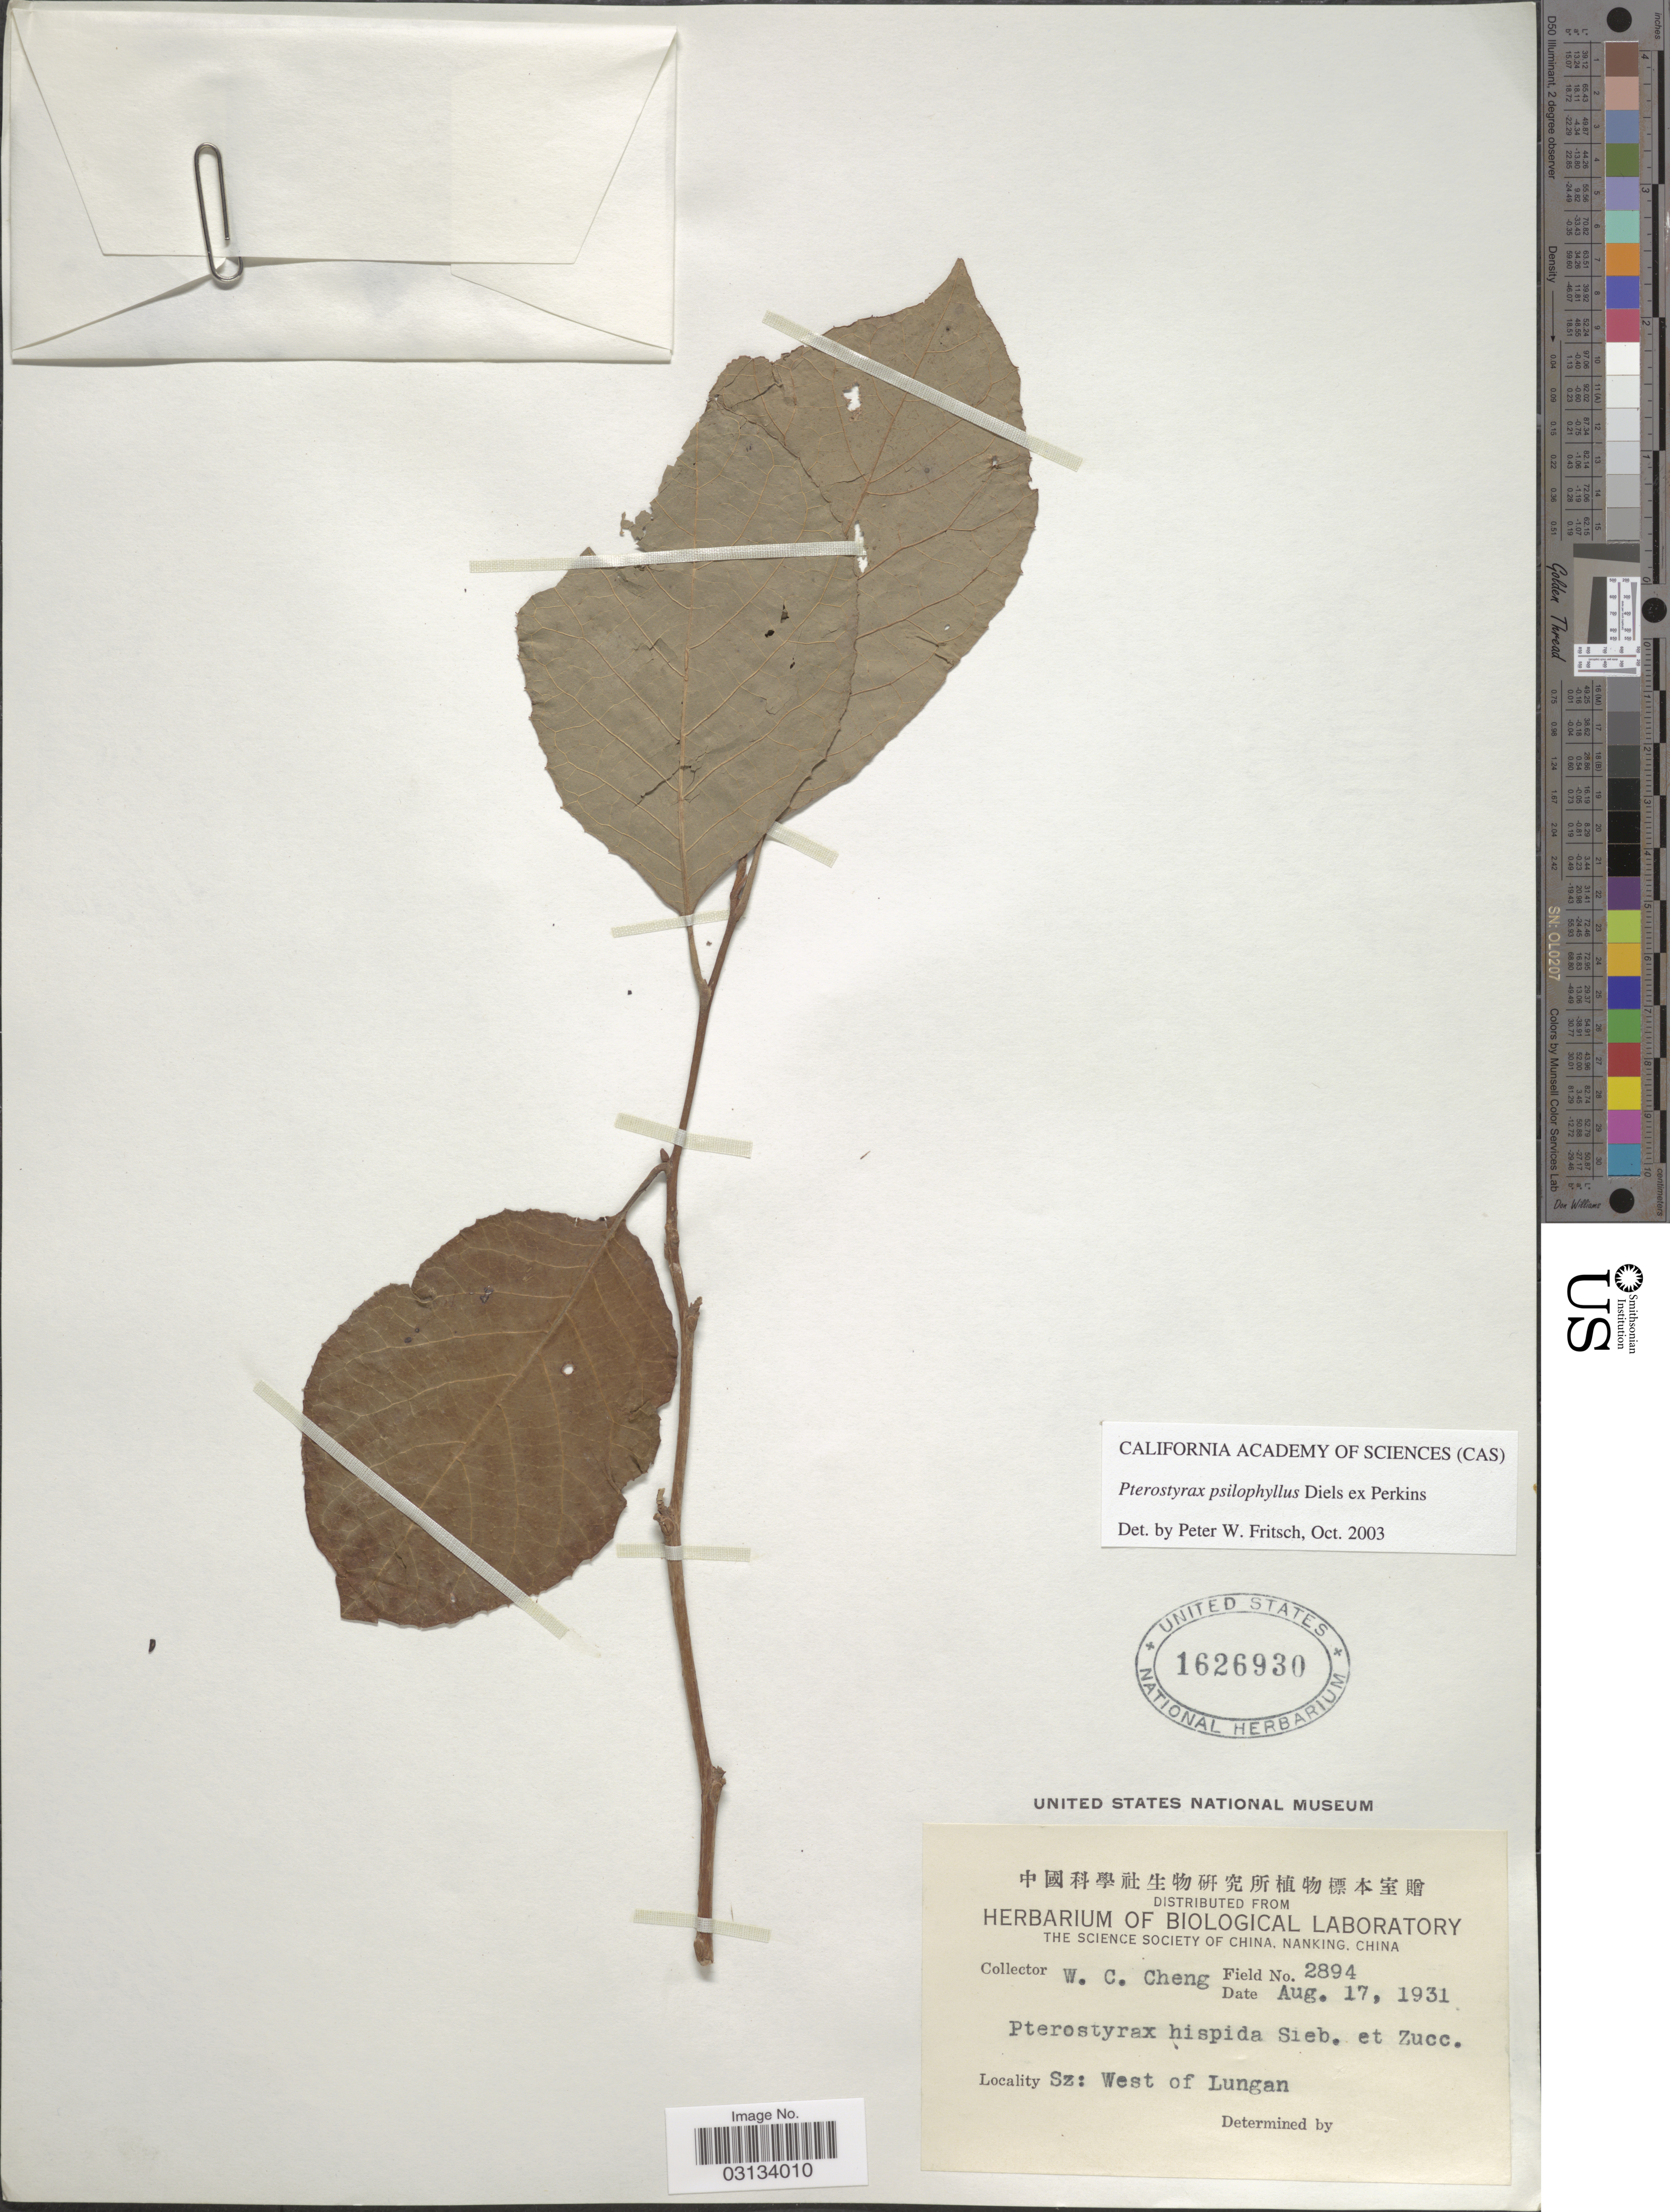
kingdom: Plantae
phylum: Tracheophyta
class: Magnoliopsida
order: Ericales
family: Styracaceae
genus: Pterostyrax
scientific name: Pterostyrax psilophyllus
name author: Diels ex Perkins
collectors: W. C. Cheng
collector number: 2894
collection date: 1931-08-17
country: China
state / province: Sichuan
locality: Sz: West of Lungnan.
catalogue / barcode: US 1626930